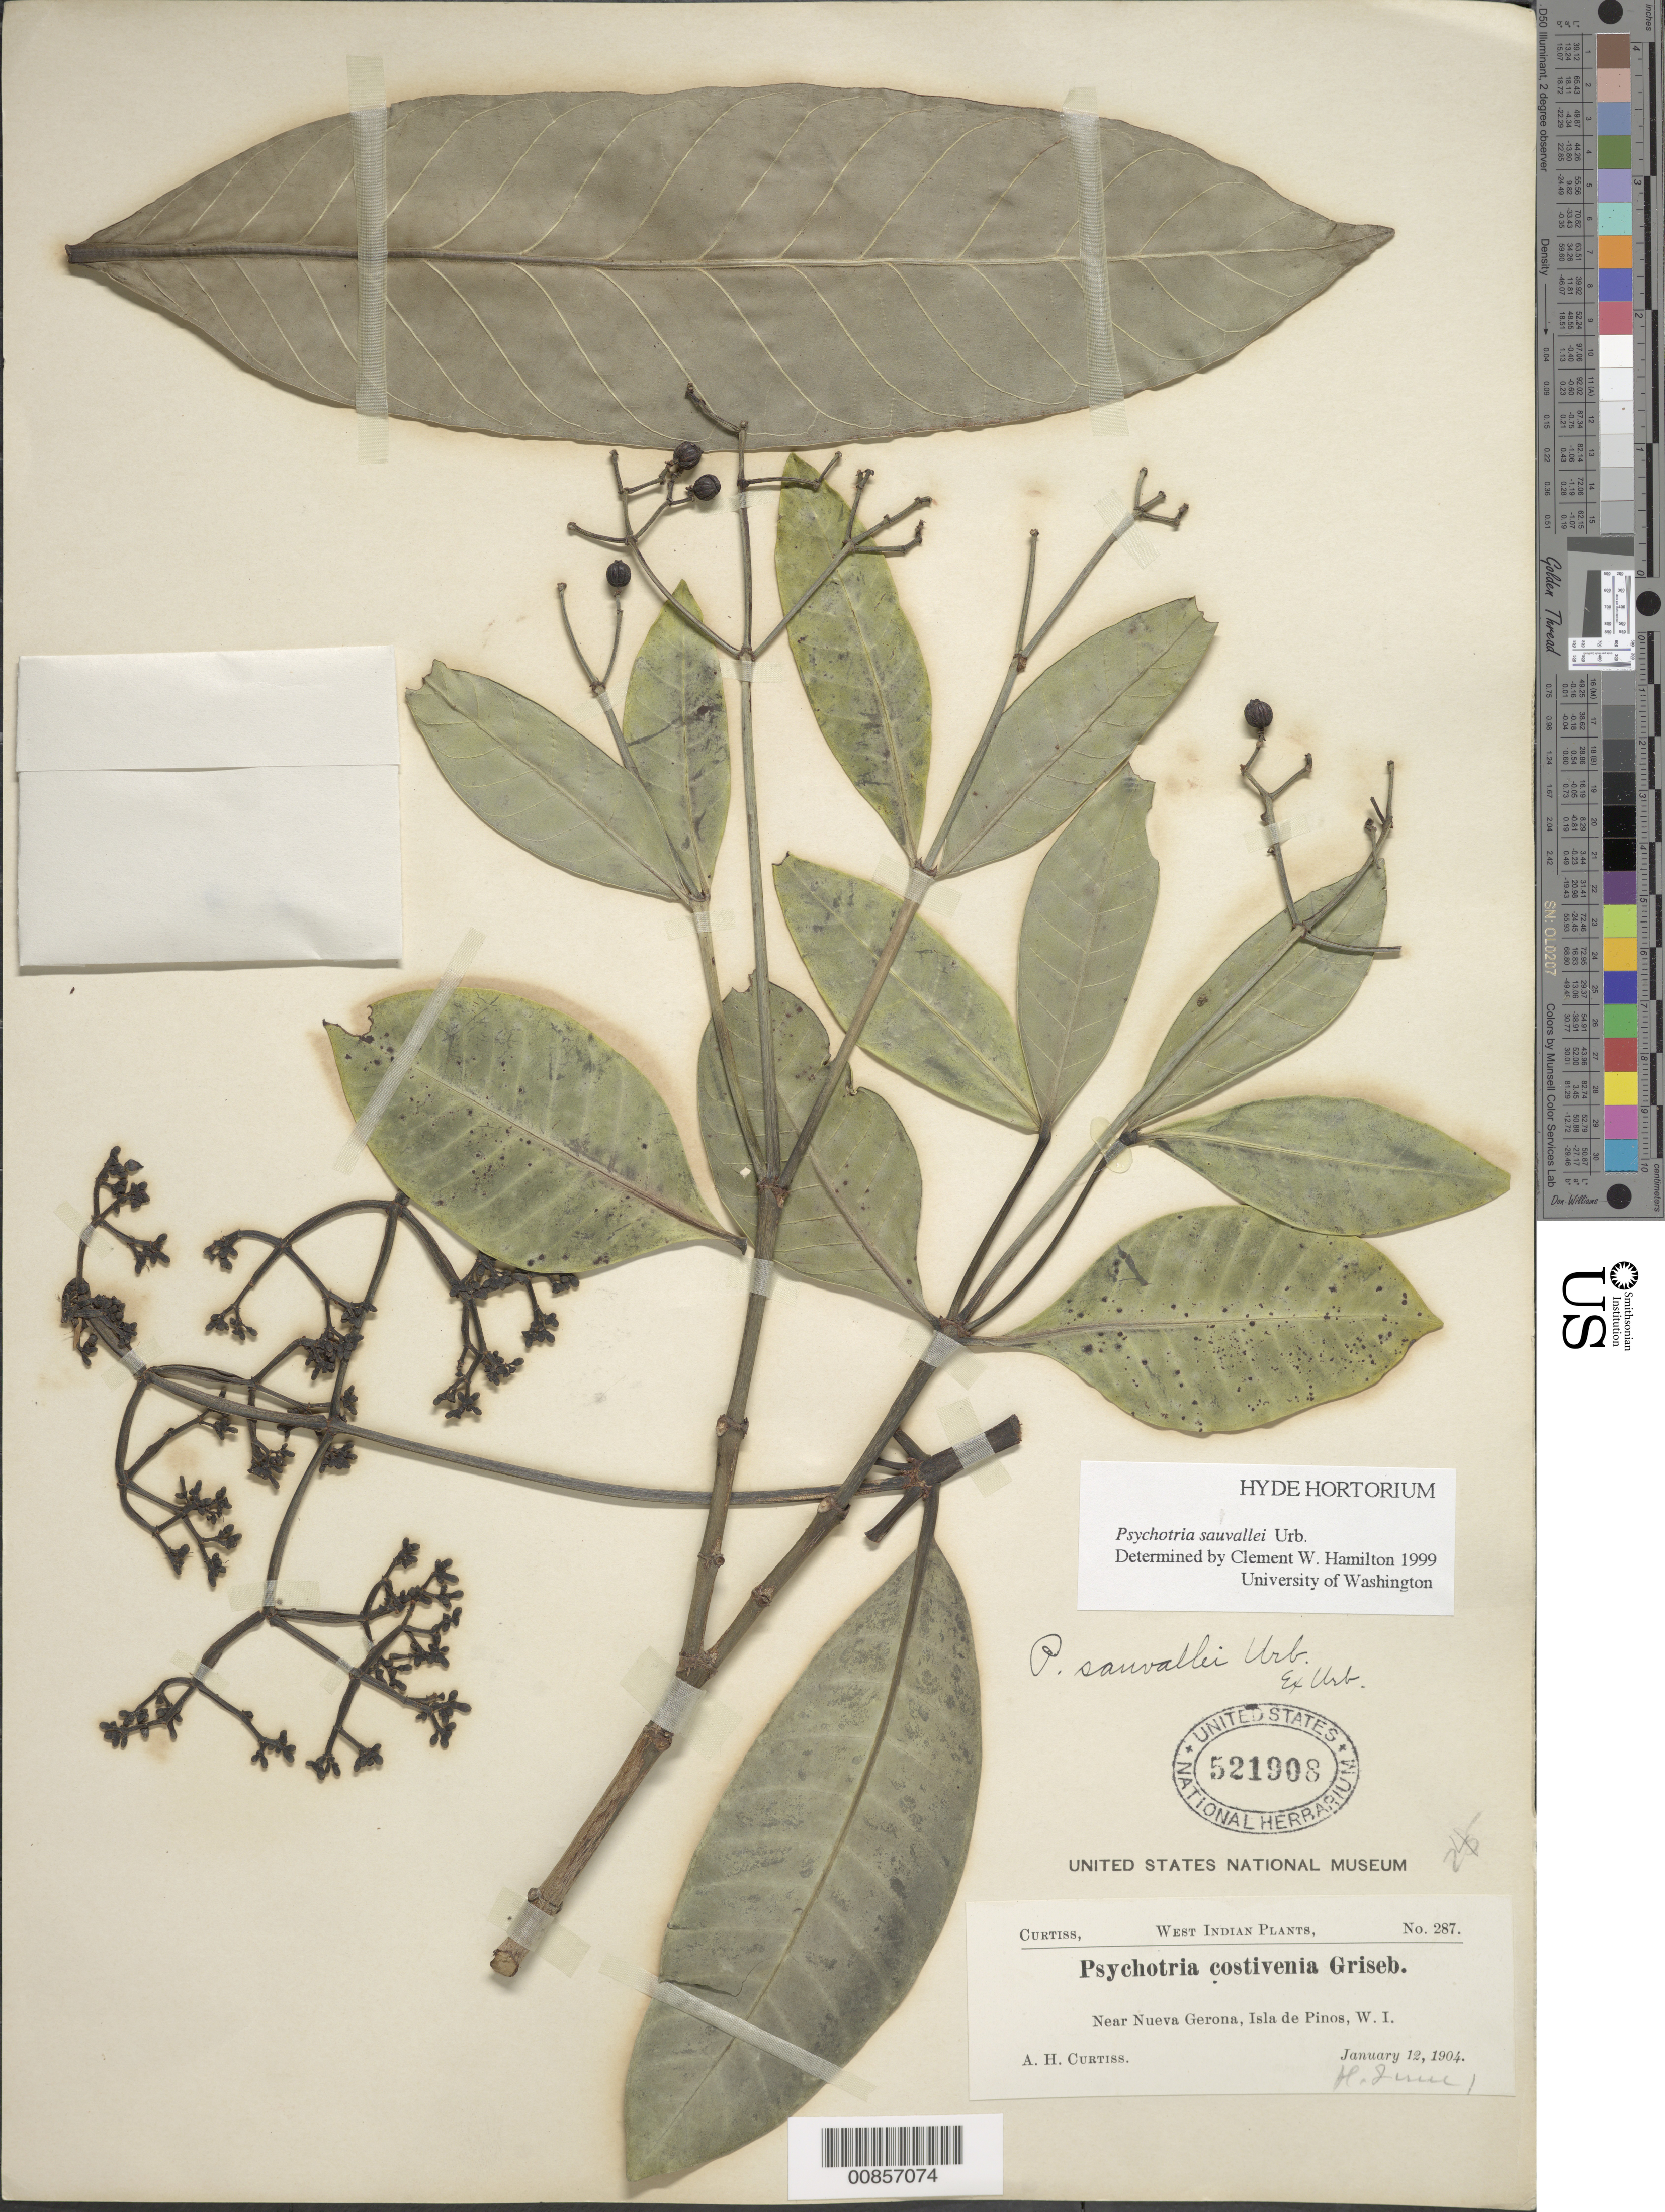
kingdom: Plantae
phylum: Tracheophyta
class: Magnoliopsida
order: Gentianales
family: Rubiaceae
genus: Psychotria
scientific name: Psychotria sauvallei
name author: Urb.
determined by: Hamilton, C. W.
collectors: A. H. Curtiss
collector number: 287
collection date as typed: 12 Jan 1904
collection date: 1904-01-12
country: Cuba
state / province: Isla de La Juventud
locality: Near Nueva Gerona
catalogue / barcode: US 521908